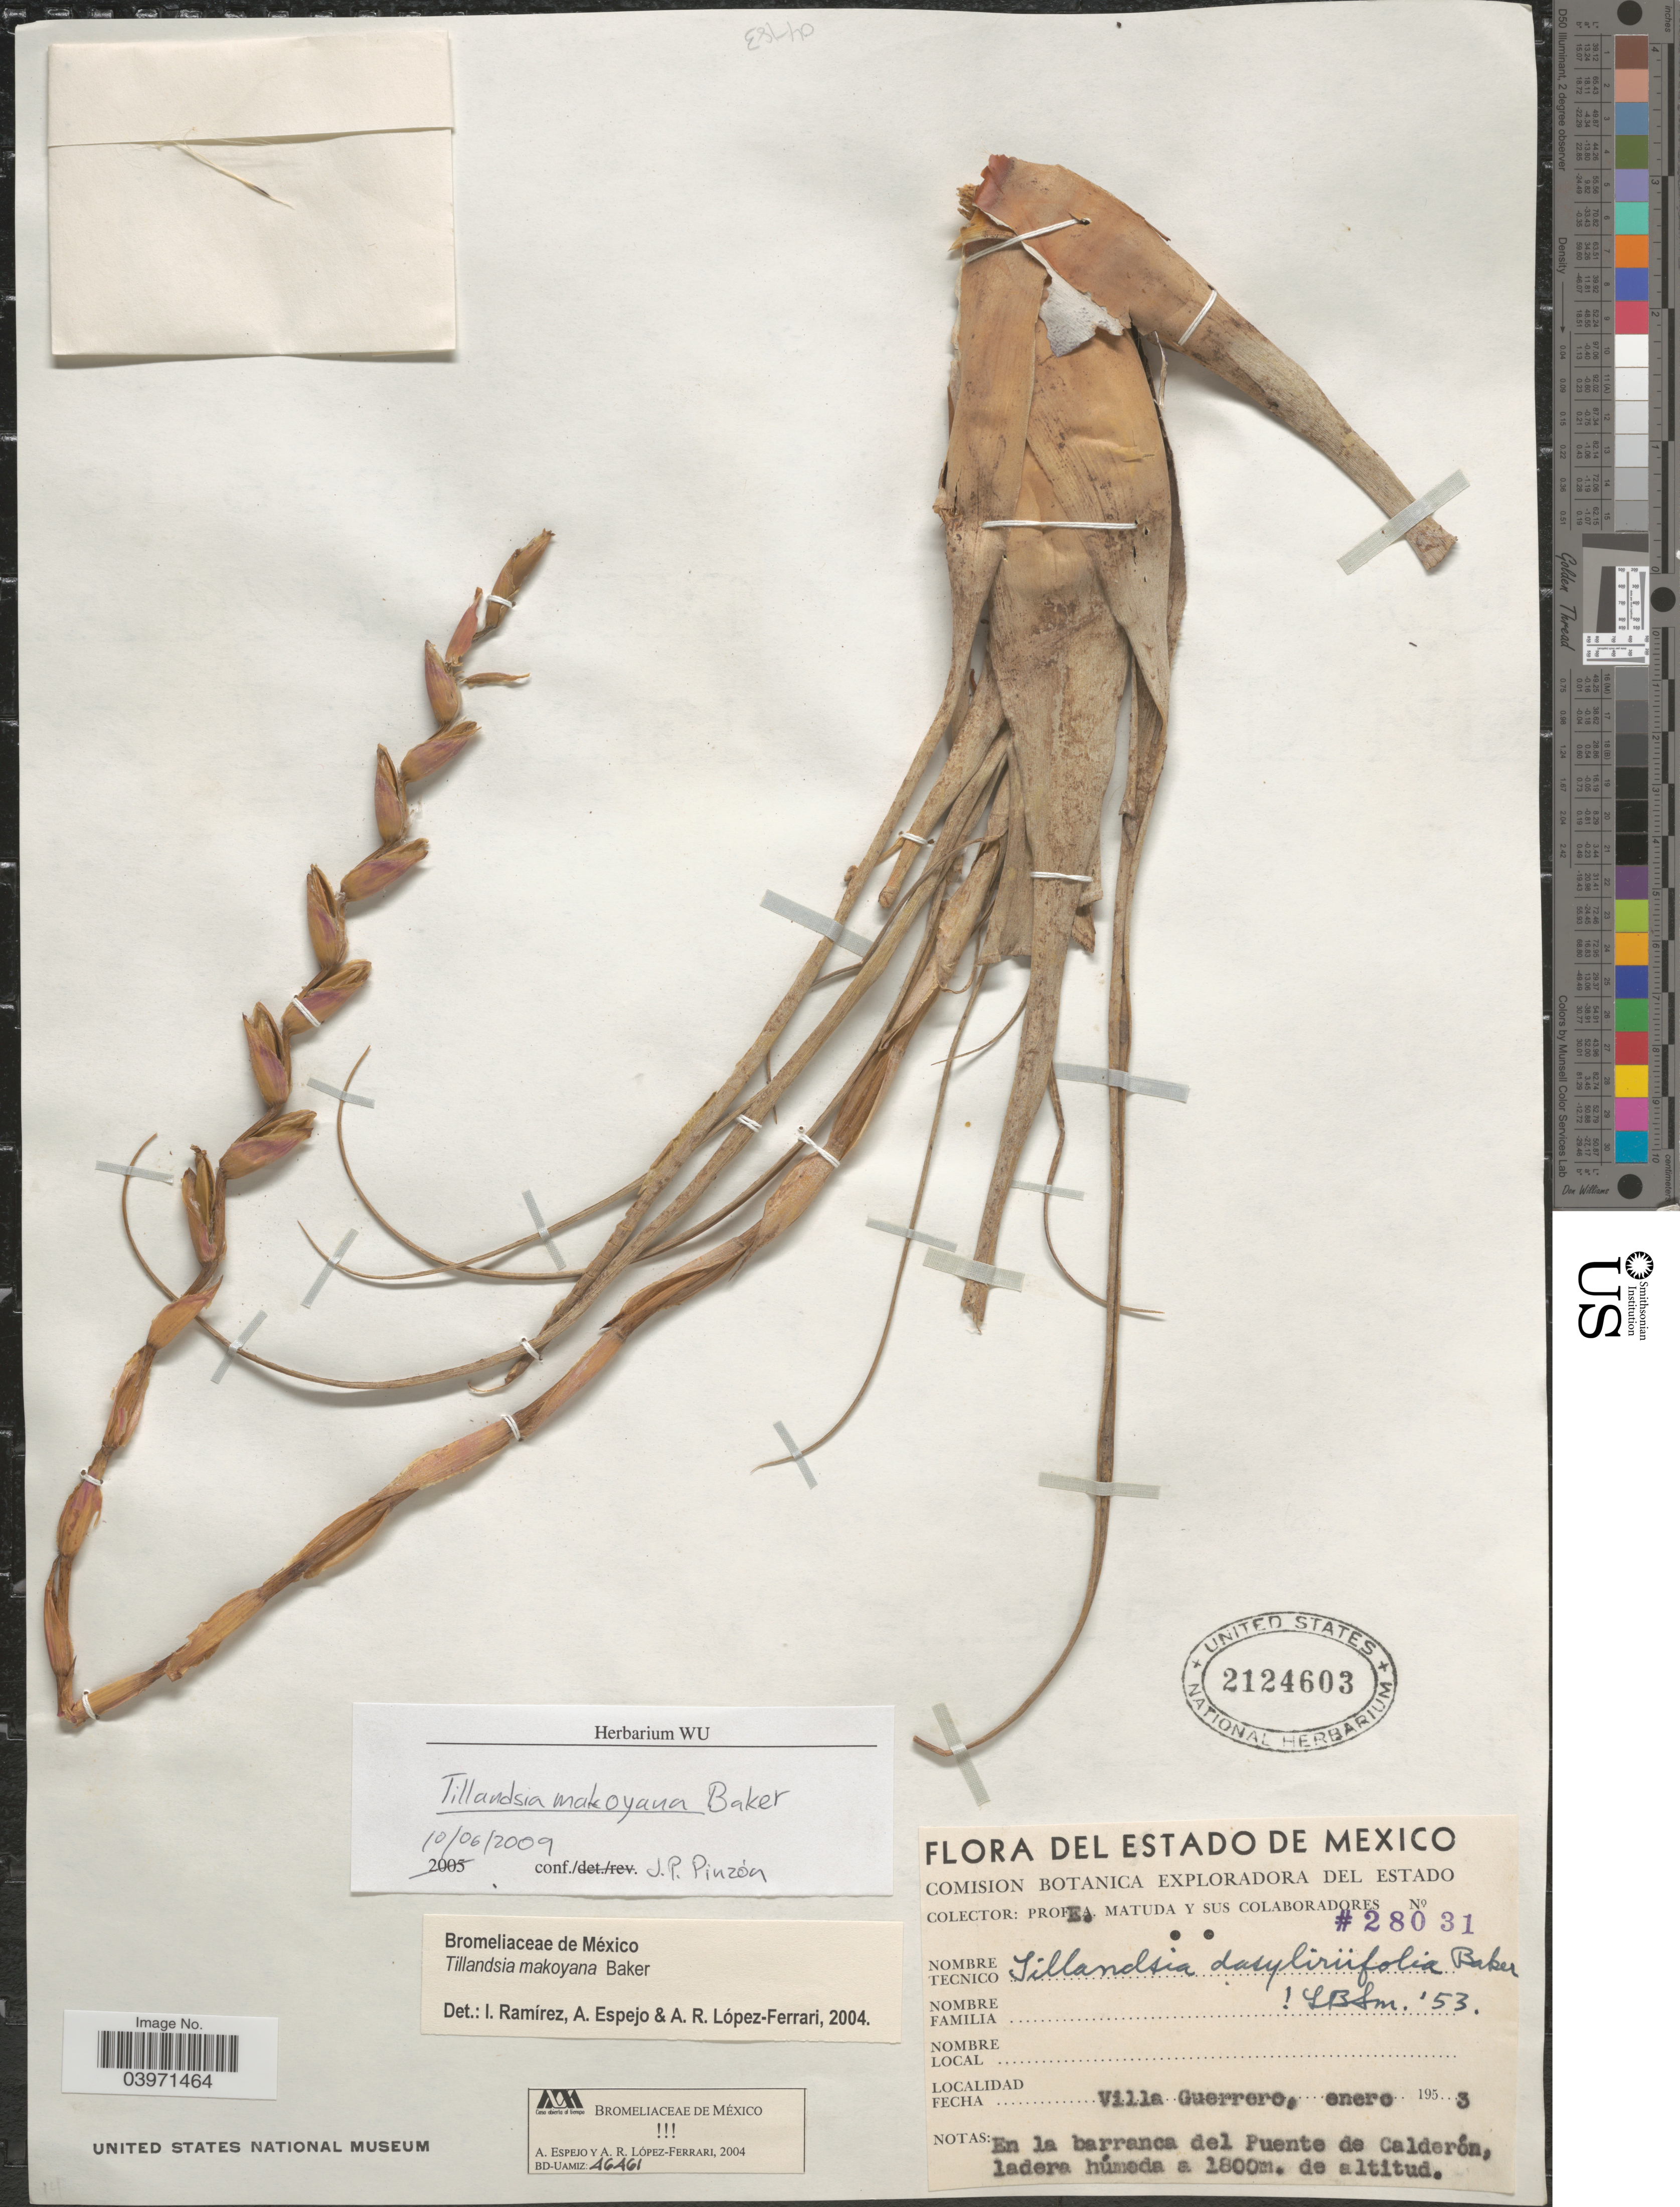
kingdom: Plantae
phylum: Tracheophyta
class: Liliopsida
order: Poales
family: Bromeliaceae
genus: Tillandsia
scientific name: Tillandsia makoyana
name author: Baker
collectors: E. Matuda & Sus Colaboradores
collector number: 28031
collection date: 1953-01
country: Mexico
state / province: Guerrero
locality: Villa Guerrero. En la barranca del Puente de Calderón.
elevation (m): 1800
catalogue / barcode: US 2124603